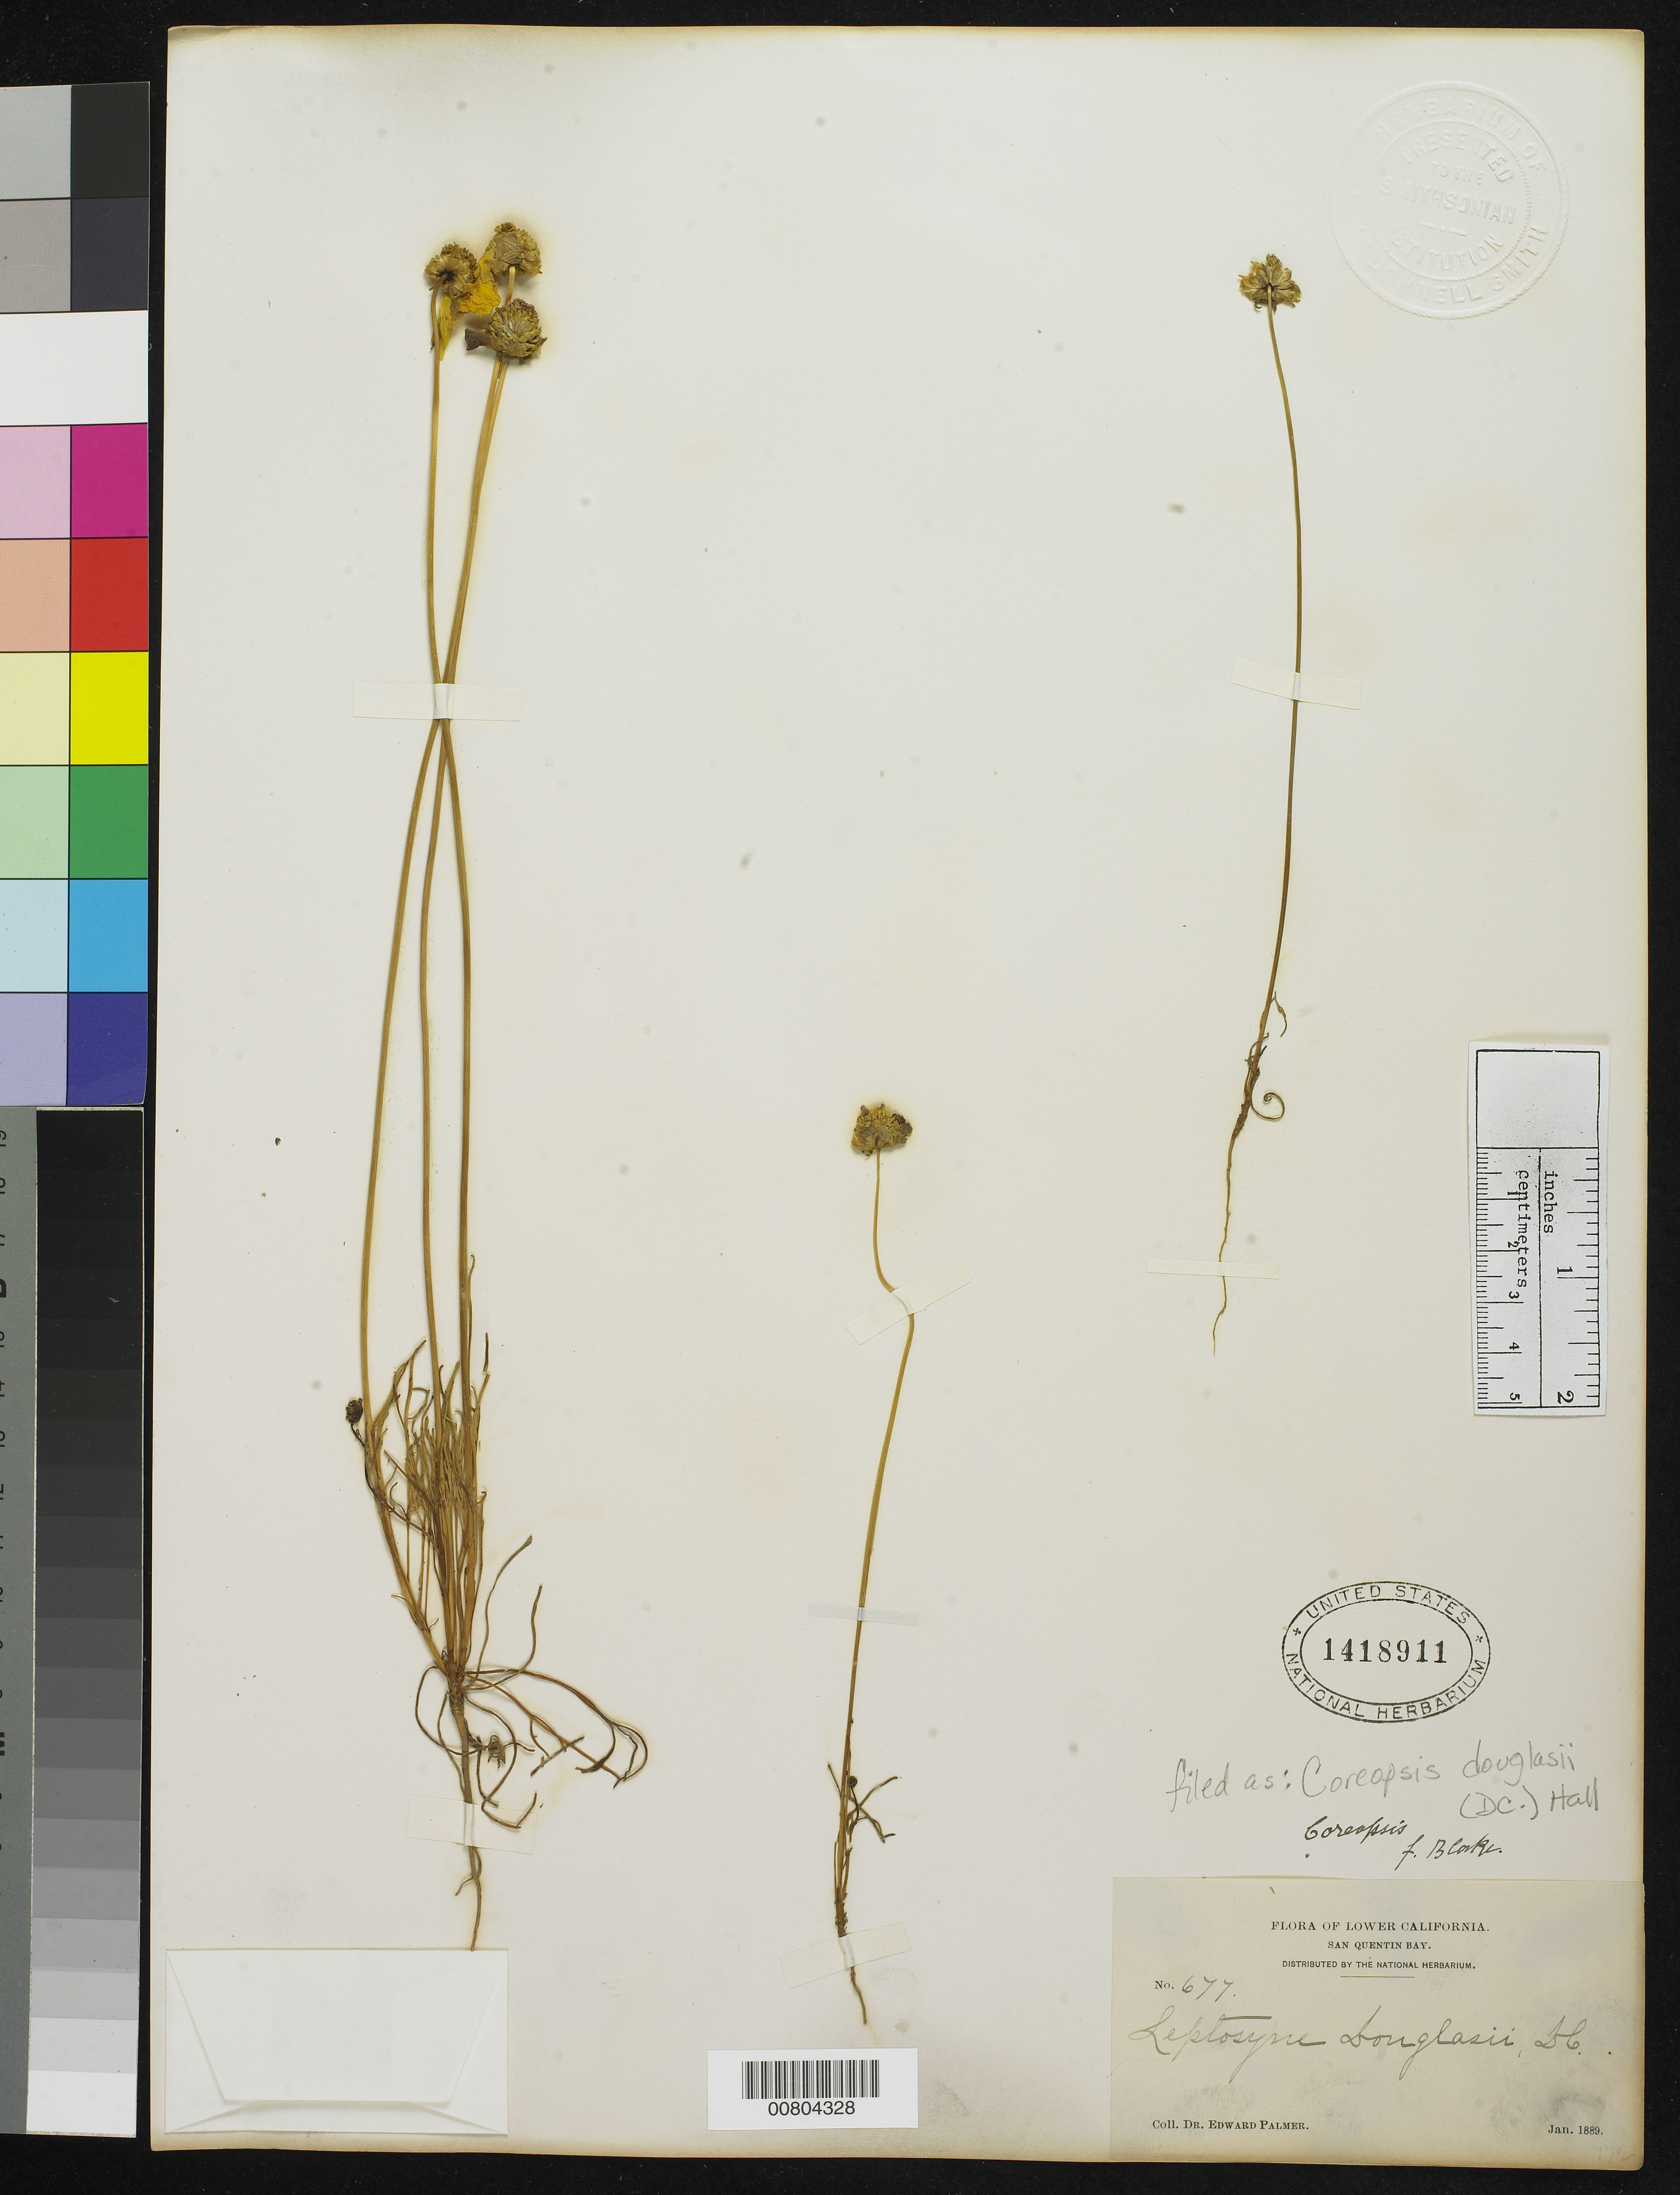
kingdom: Plantae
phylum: Tracheophyta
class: Magnoliopsida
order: Asterales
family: Asteraceae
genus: Coreopsis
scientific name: Coreopsis douglasii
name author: (DC.) H.M. Hall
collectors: E. Palmer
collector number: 677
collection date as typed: Jan 1889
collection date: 1889-01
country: Mexico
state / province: Baja California Norte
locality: San Quentin Bay, Baja California.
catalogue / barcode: US 1418911